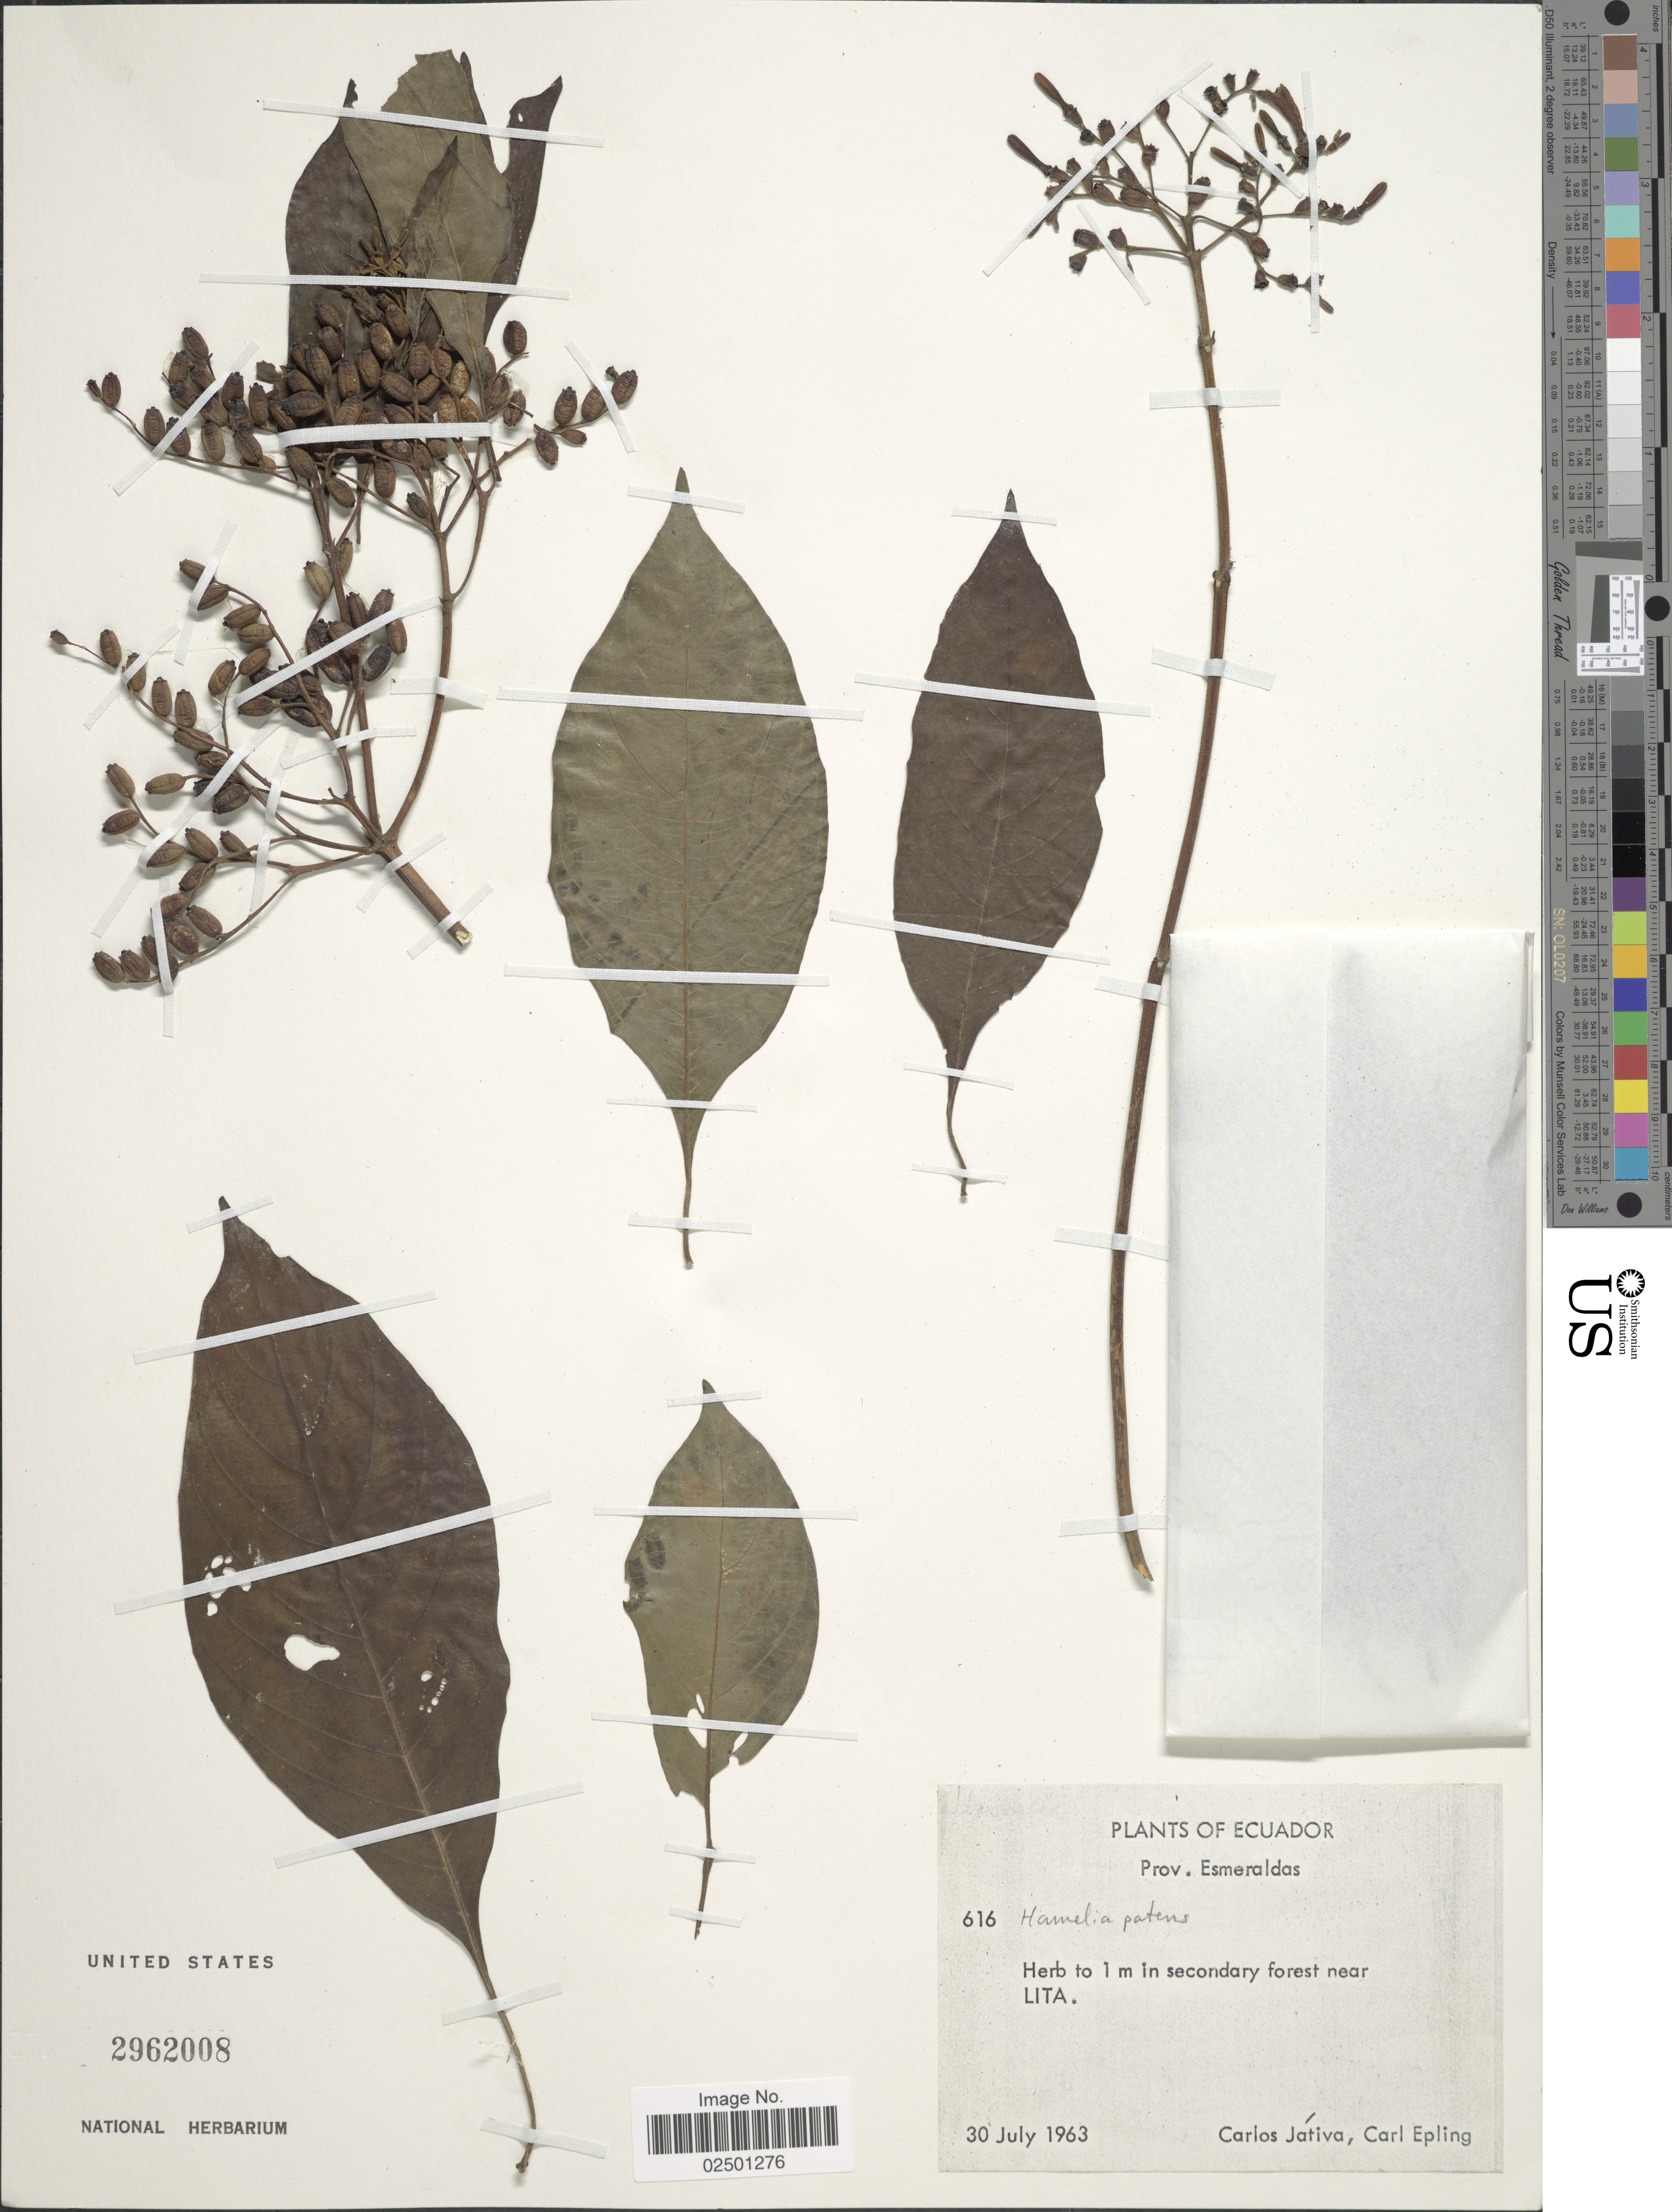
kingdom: Plantae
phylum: Tracheophyta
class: Magnoliopsida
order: Gentianales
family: Rubiaceae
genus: Hamelia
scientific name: Hamelia patens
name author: Jacq.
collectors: C. D. Játiva & C. C. Epling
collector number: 616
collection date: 1963-07-30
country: Ecuador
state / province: Esmeraldas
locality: In secondary forest near Lita.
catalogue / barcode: US 2962008